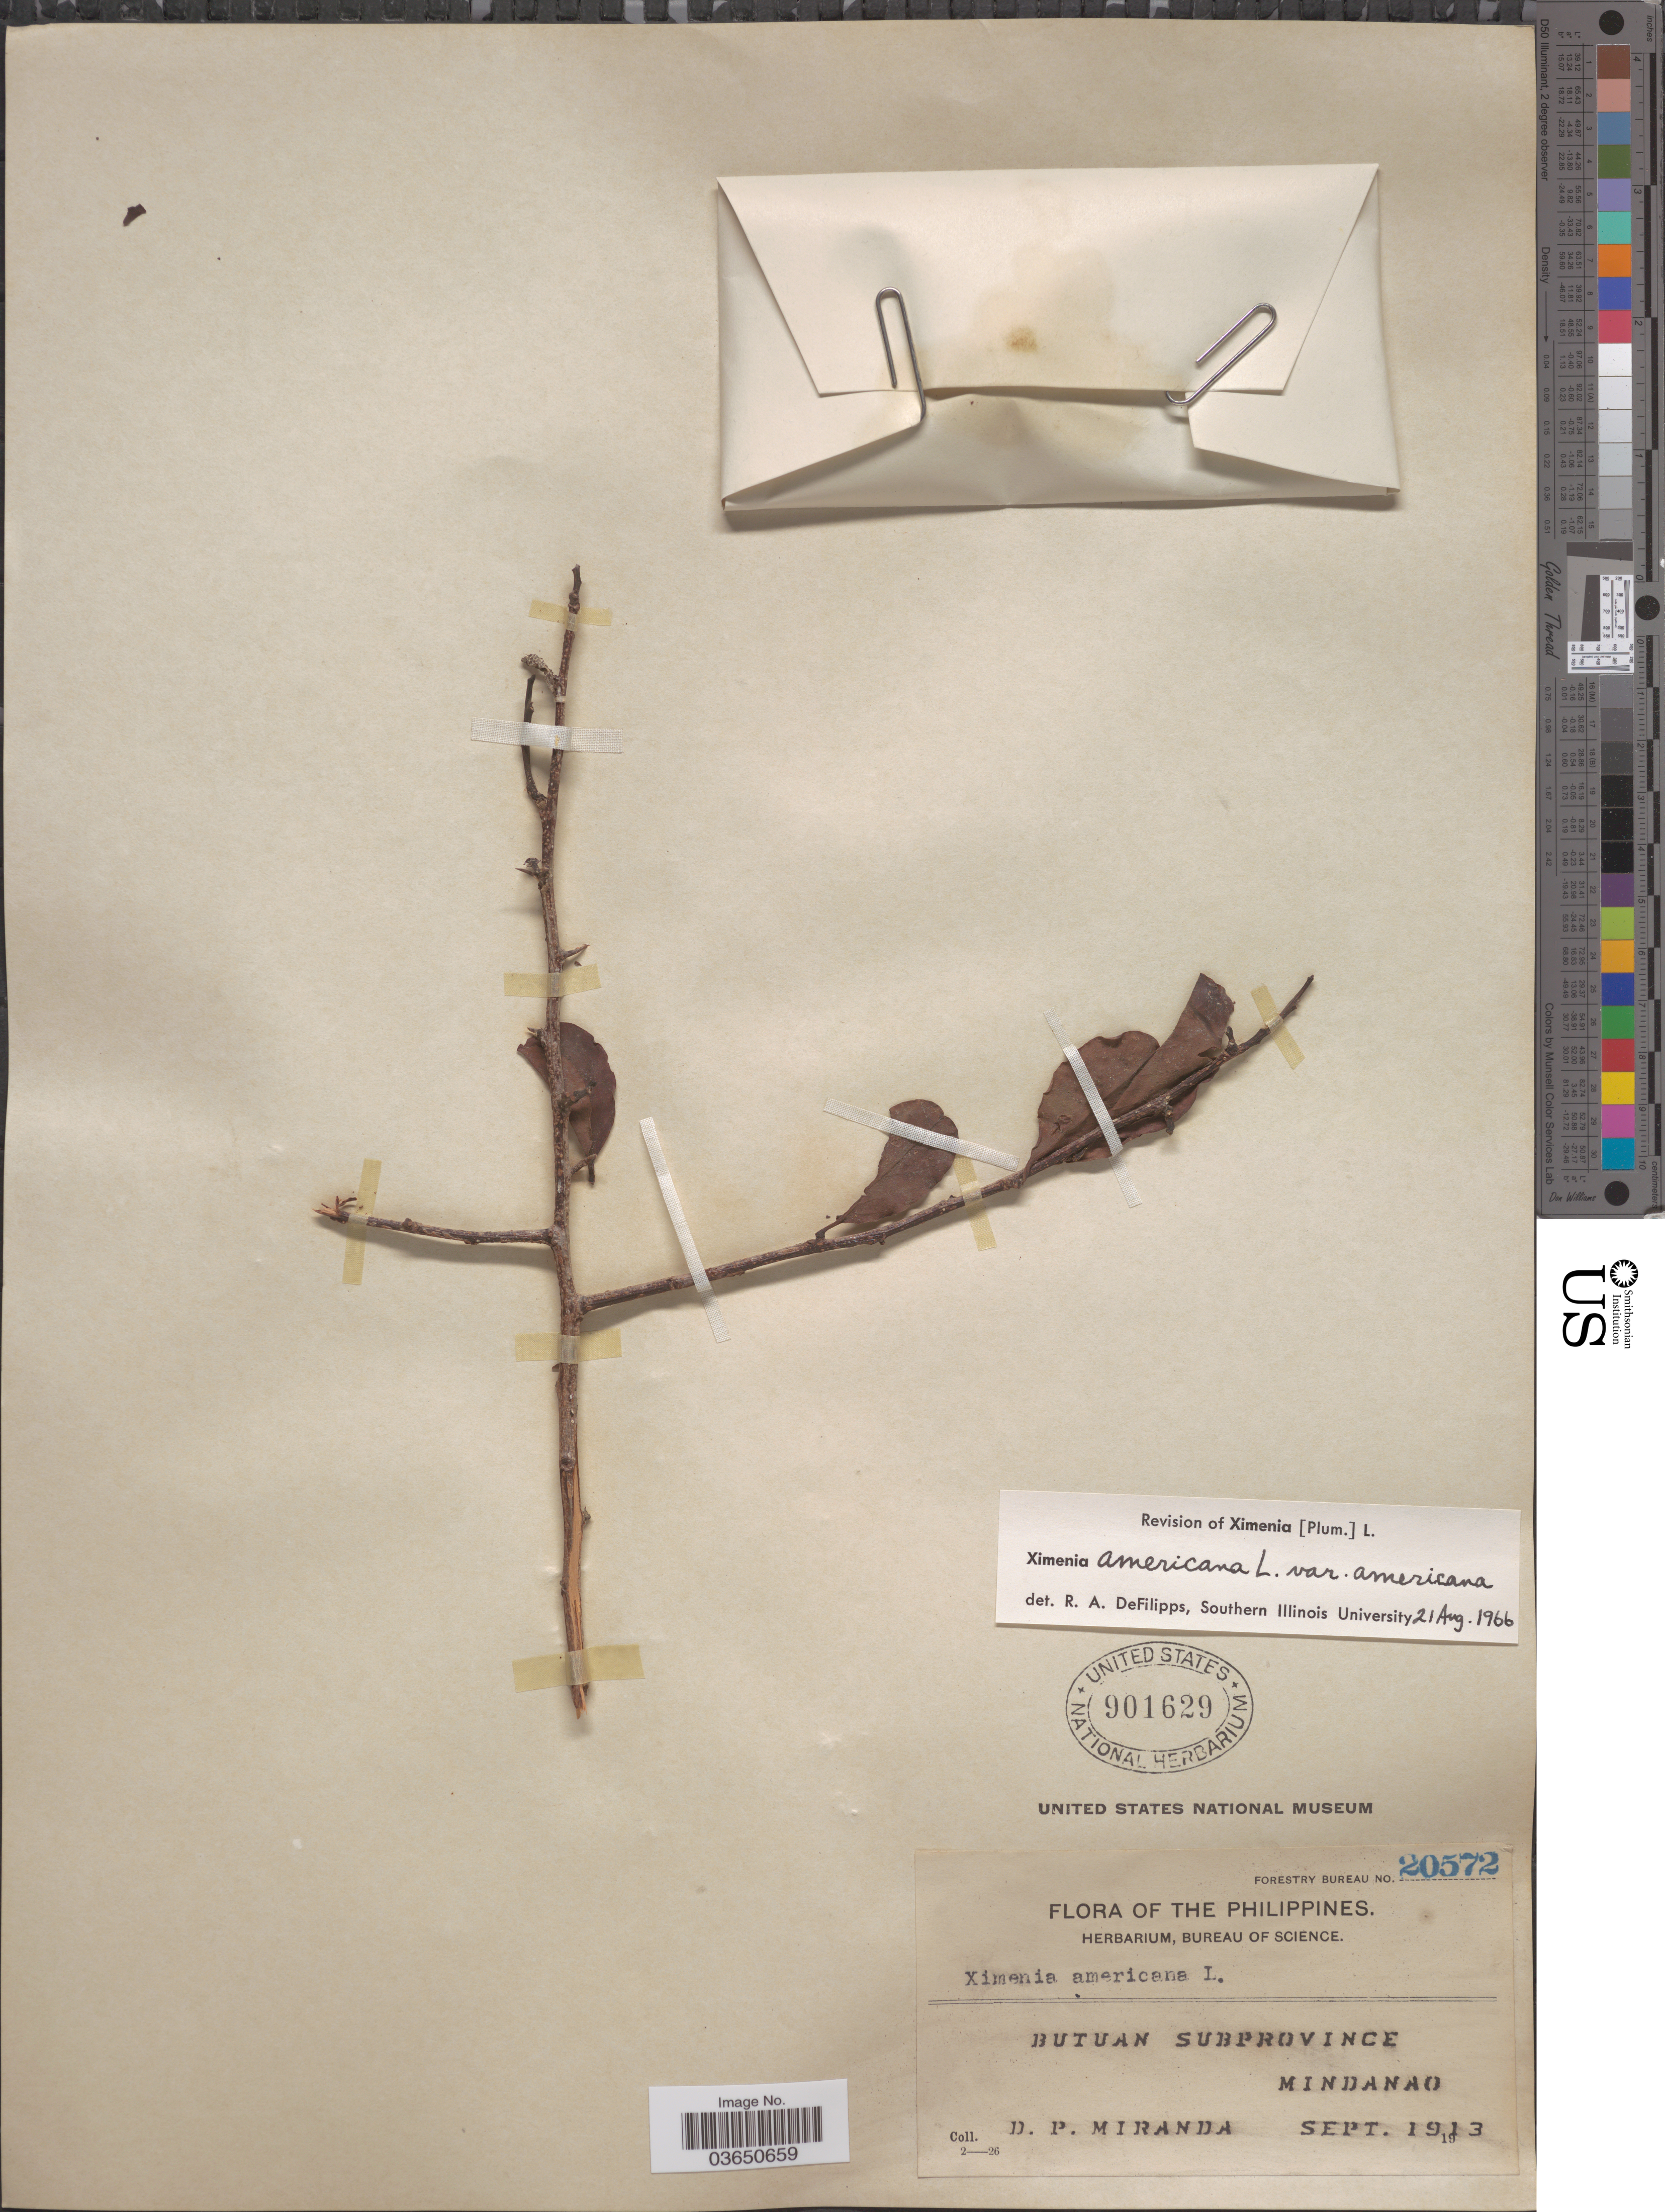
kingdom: Plantae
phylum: Tracheophyta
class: Magnoliopsida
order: Santalales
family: Ximeniaceae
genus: Ximenia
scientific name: Ximenia americana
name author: L.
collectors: D. P. Miranda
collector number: Forestry Bureau 20572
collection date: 1913-09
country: Philippines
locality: Butuan Subprovince Mindanao.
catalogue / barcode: US 901629